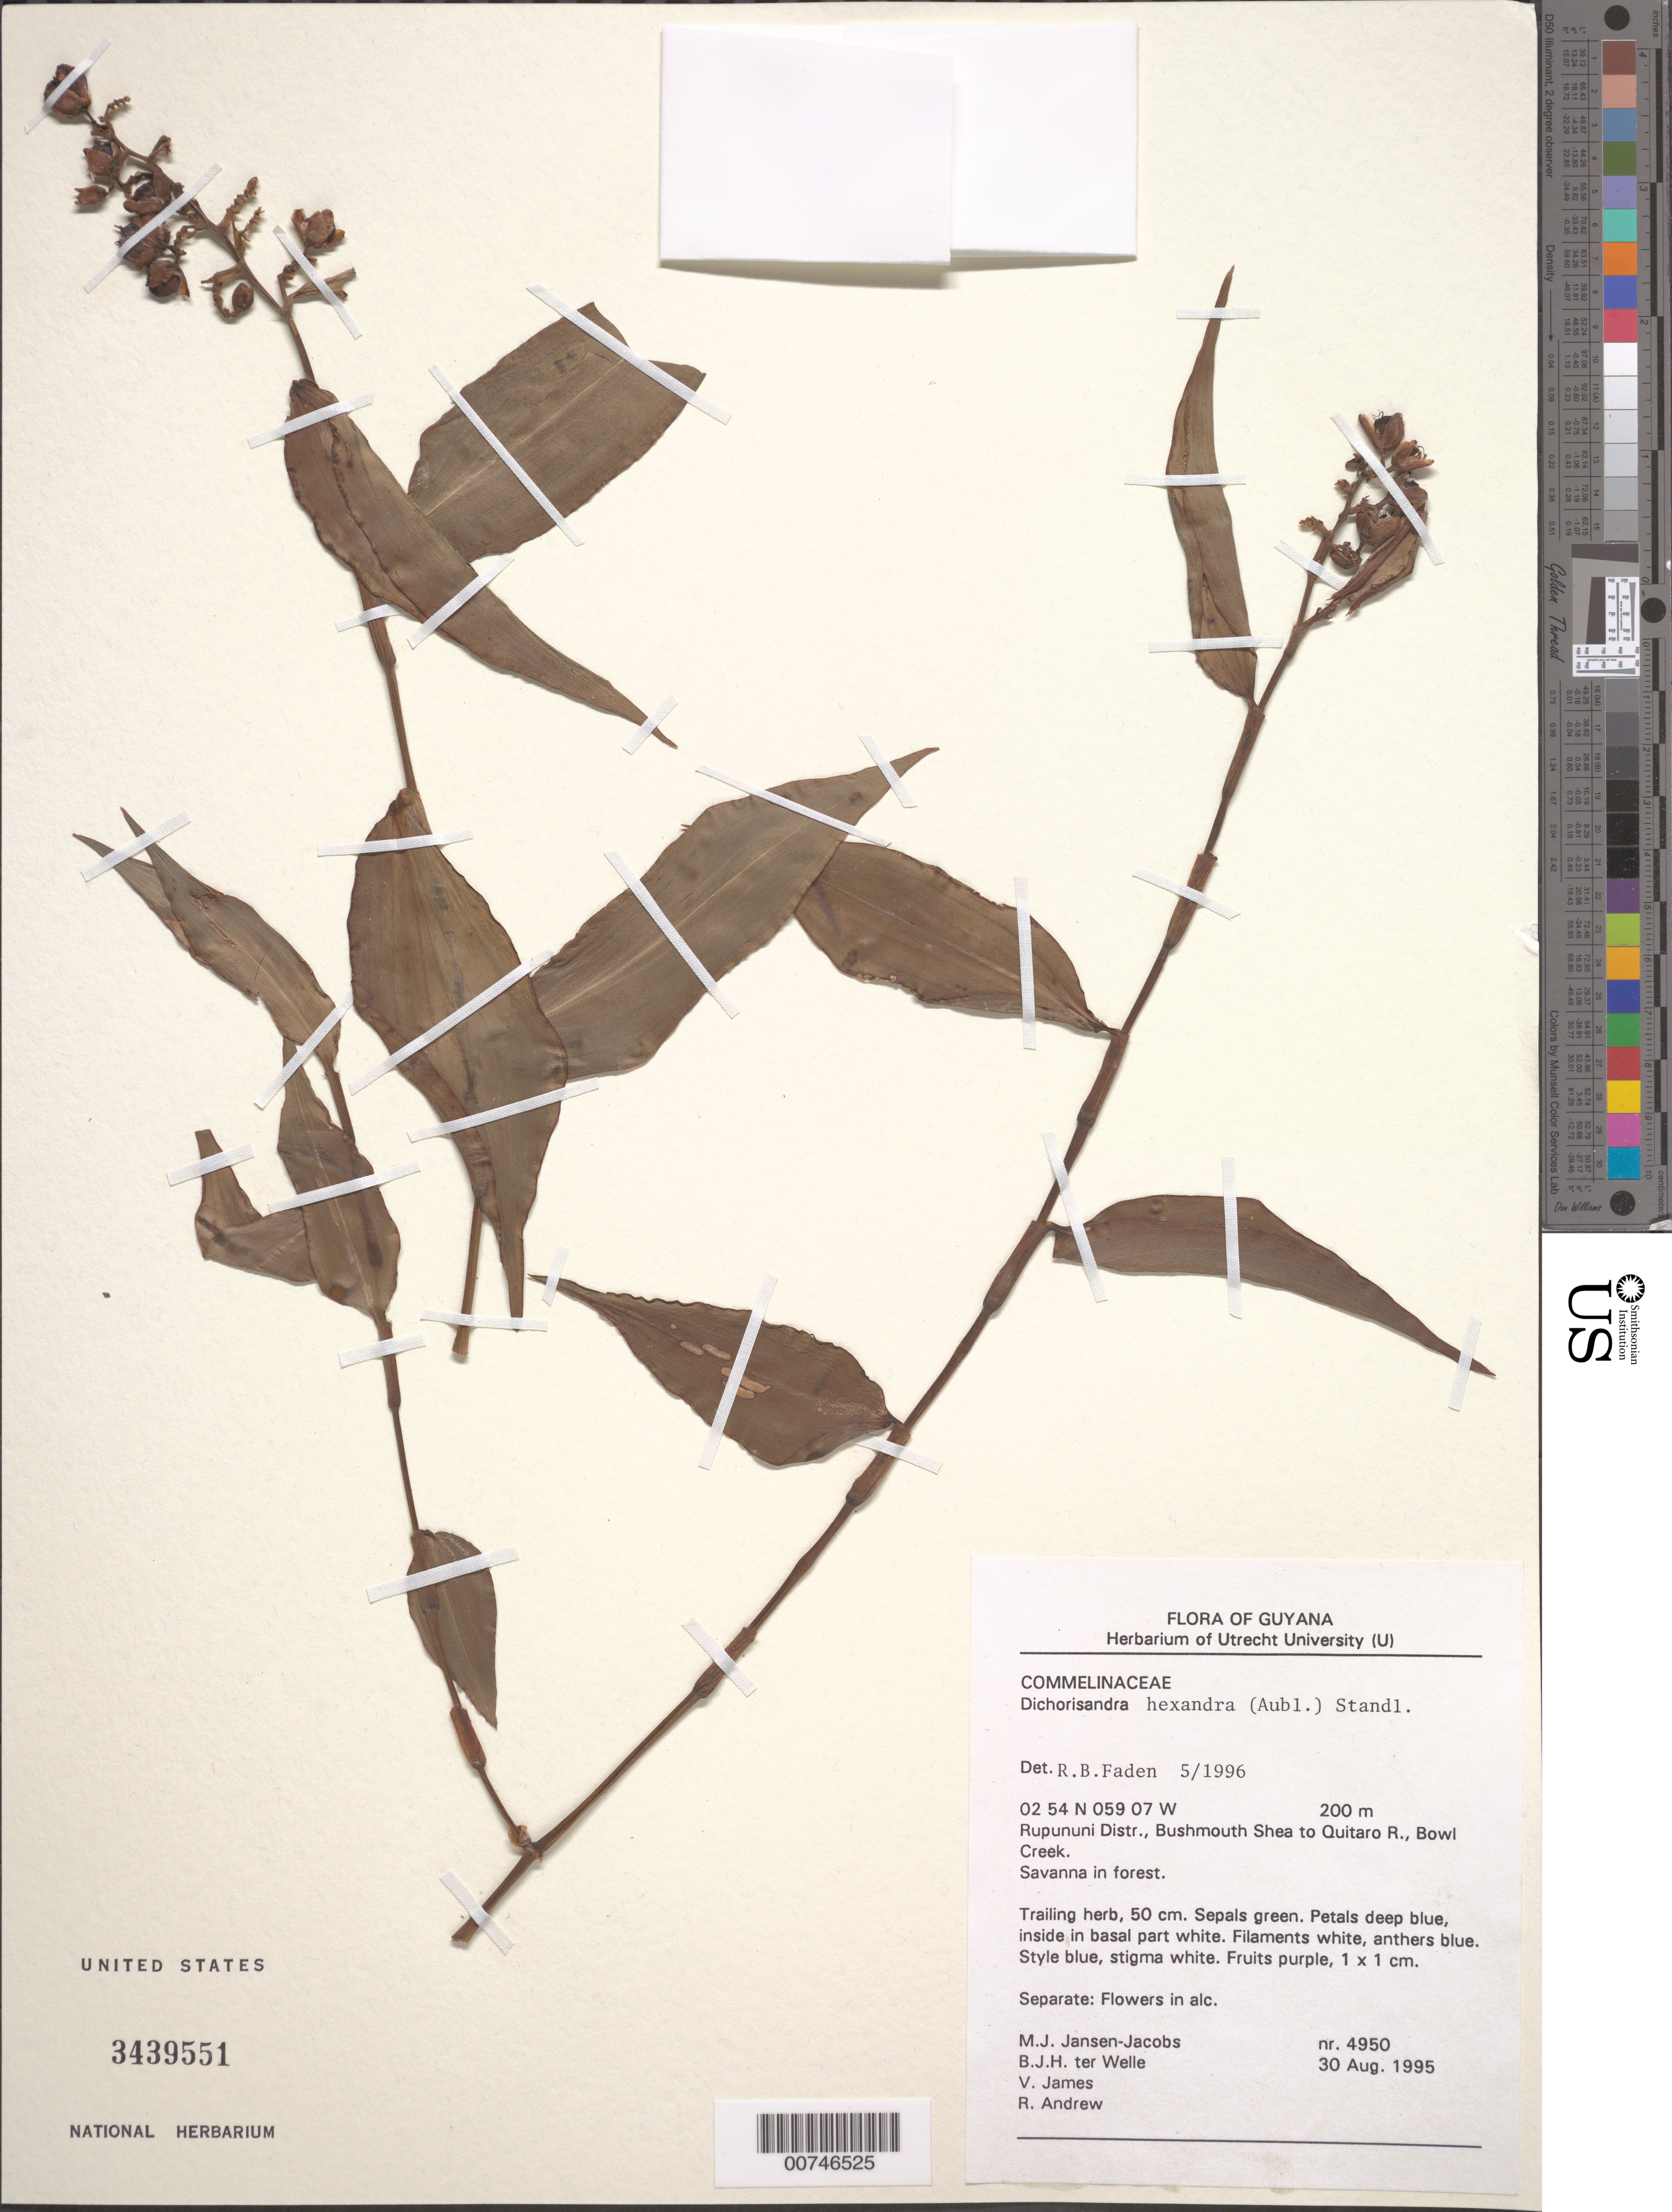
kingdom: Plantae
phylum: Tracheophyta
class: Liliopsida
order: Commelinales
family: Commelinaceae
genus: Dichorisandra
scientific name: Dichorisandra hexandra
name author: (Aubl.) Standl.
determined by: Faden, Robert B., (US), Smithsonian Institution - National Museum of Natural History (UNITED STATES)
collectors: M. J. Jansen-Jacobs, B. Welle, M. James & R. Andrew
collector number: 4950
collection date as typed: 30-Aug-95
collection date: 1995-08-30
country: Guyana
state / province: U. Takutu-U. Essequibo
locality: Bowl Creek, Bushmouth, Shea to Quitaro River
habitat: Savanna in forest.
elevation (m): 200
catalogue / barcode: US 3439551